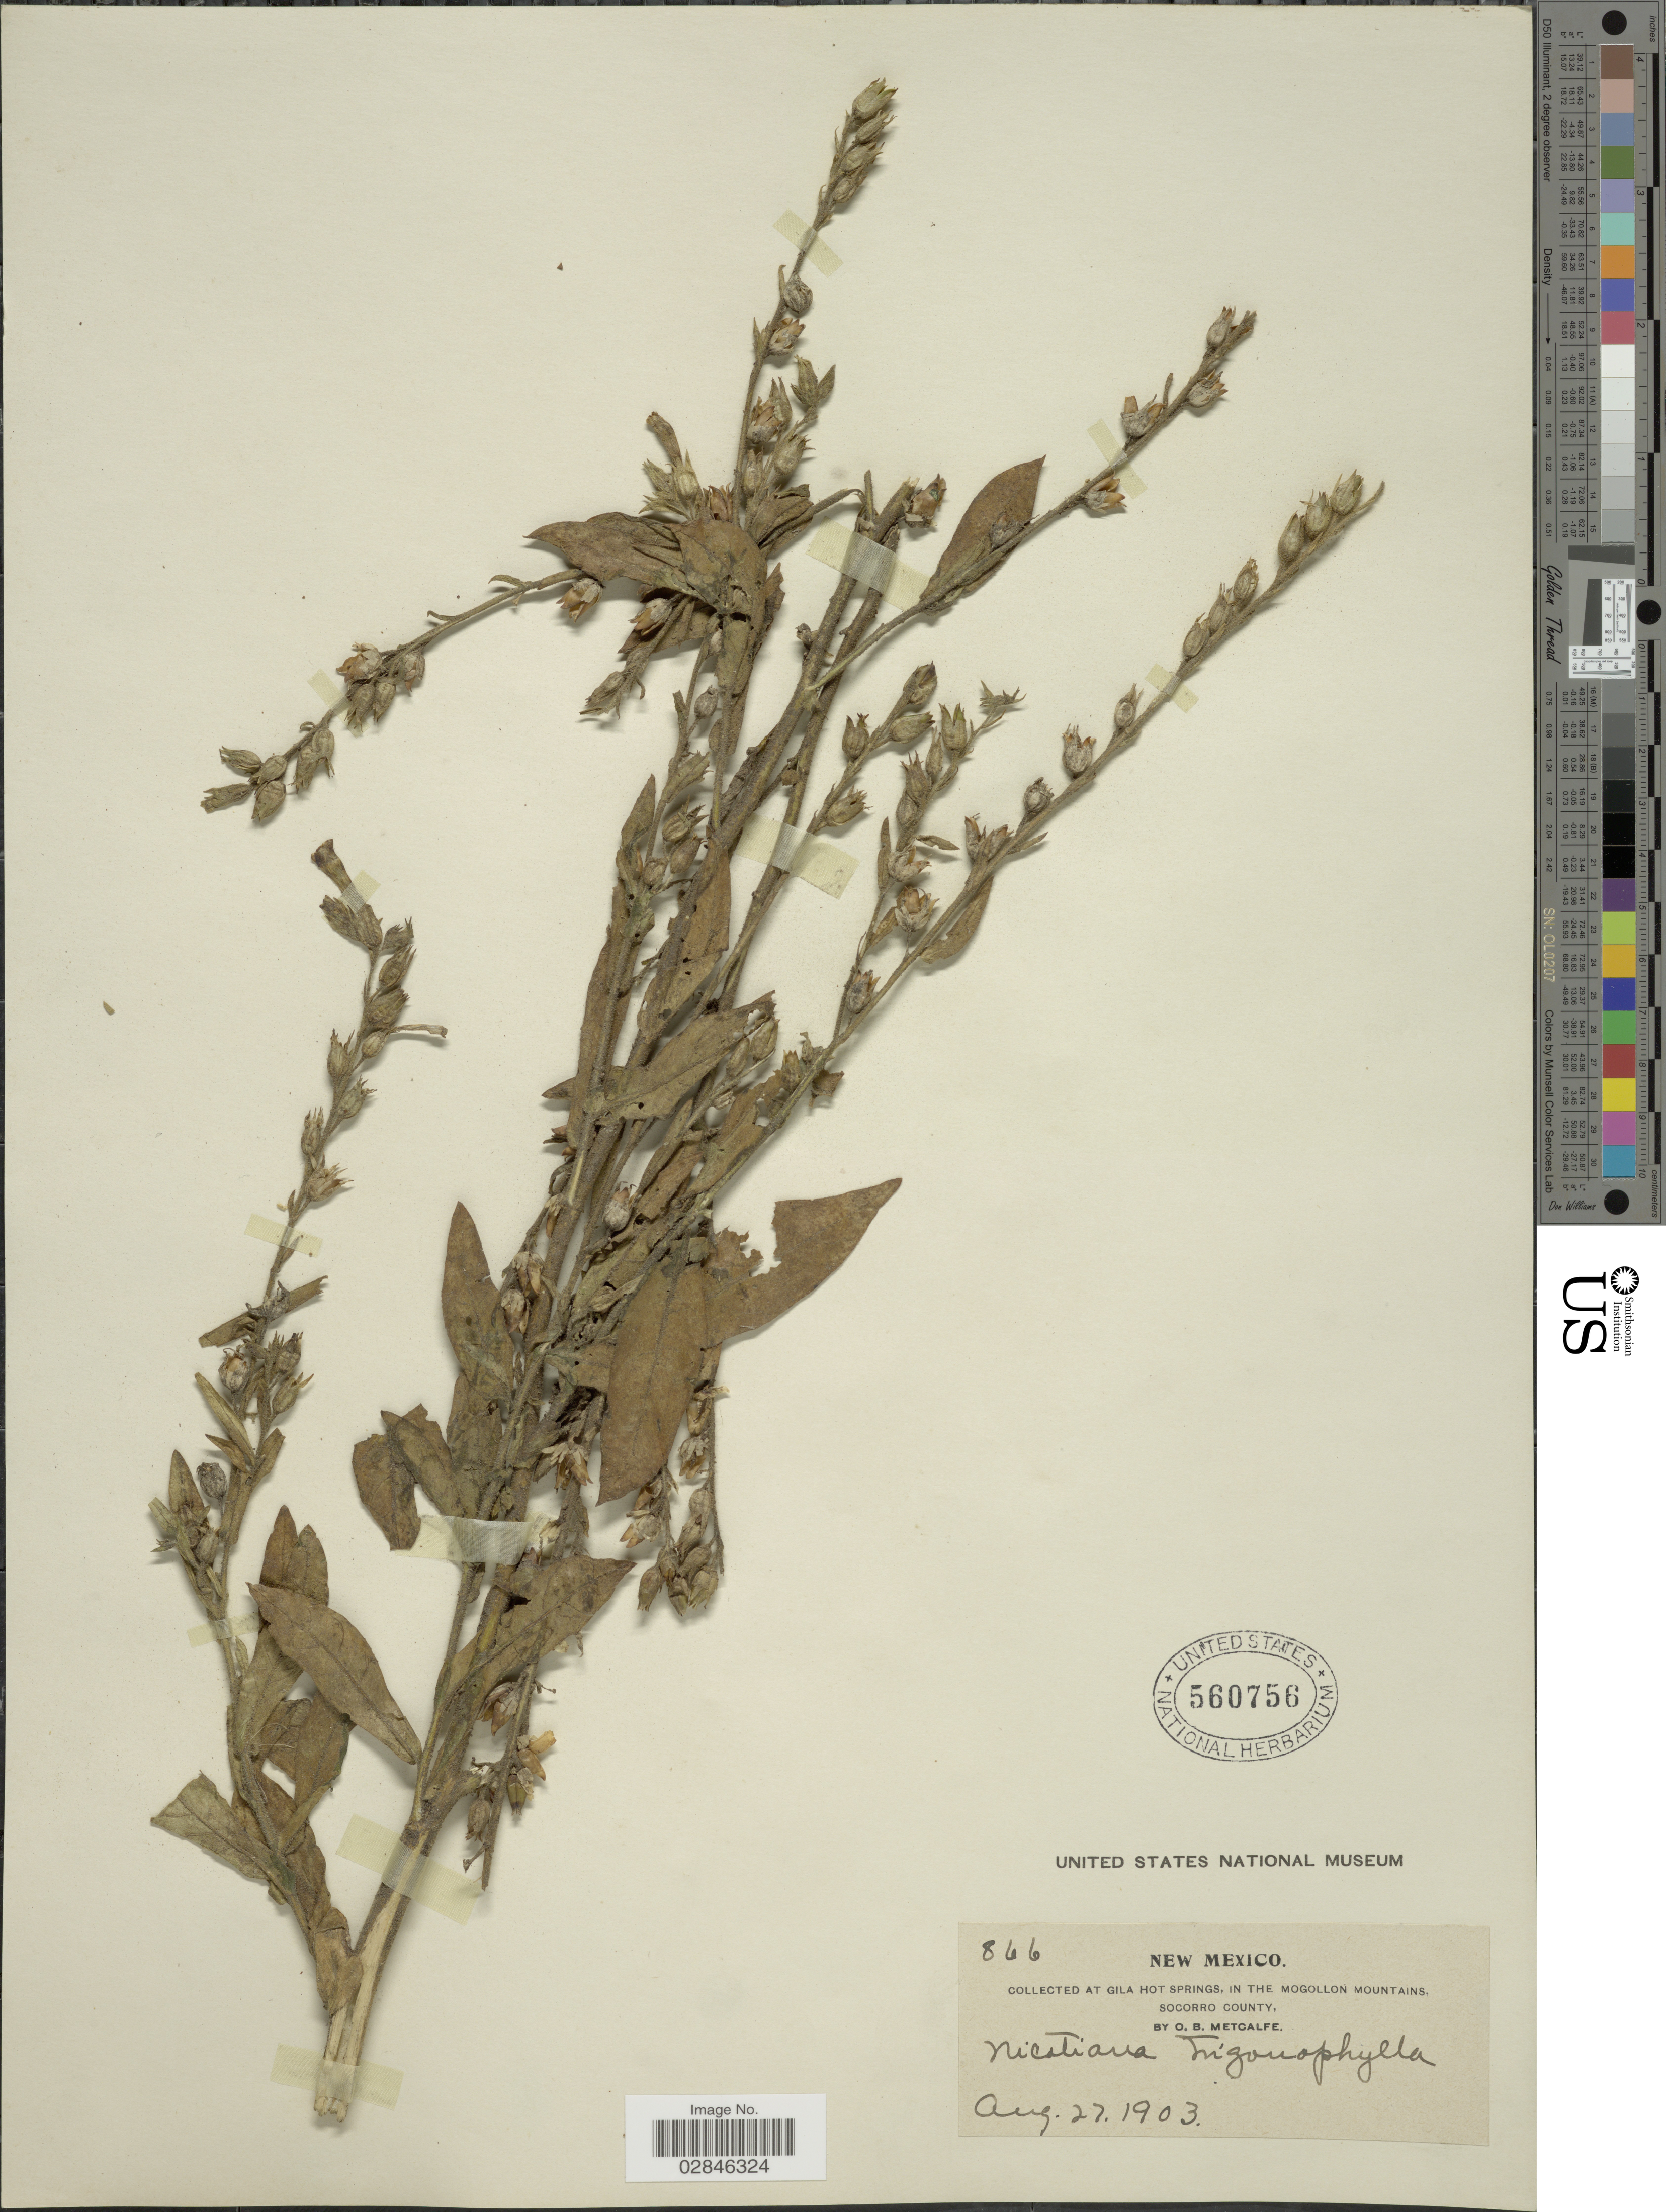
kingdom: Plantae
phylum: Tracheophyta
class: Magnoliopsida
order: Solanales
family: Solanaceae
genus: Nicotiana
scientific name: Nicotiana trigonophylla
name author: Dunal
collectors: O. B. Metcalfe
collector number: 866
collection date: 1903-08-27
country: United States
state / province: New Mexico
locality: Gila Hot Springs, in the Mogollon Mountains, Socorro County.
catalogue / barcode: US 560756